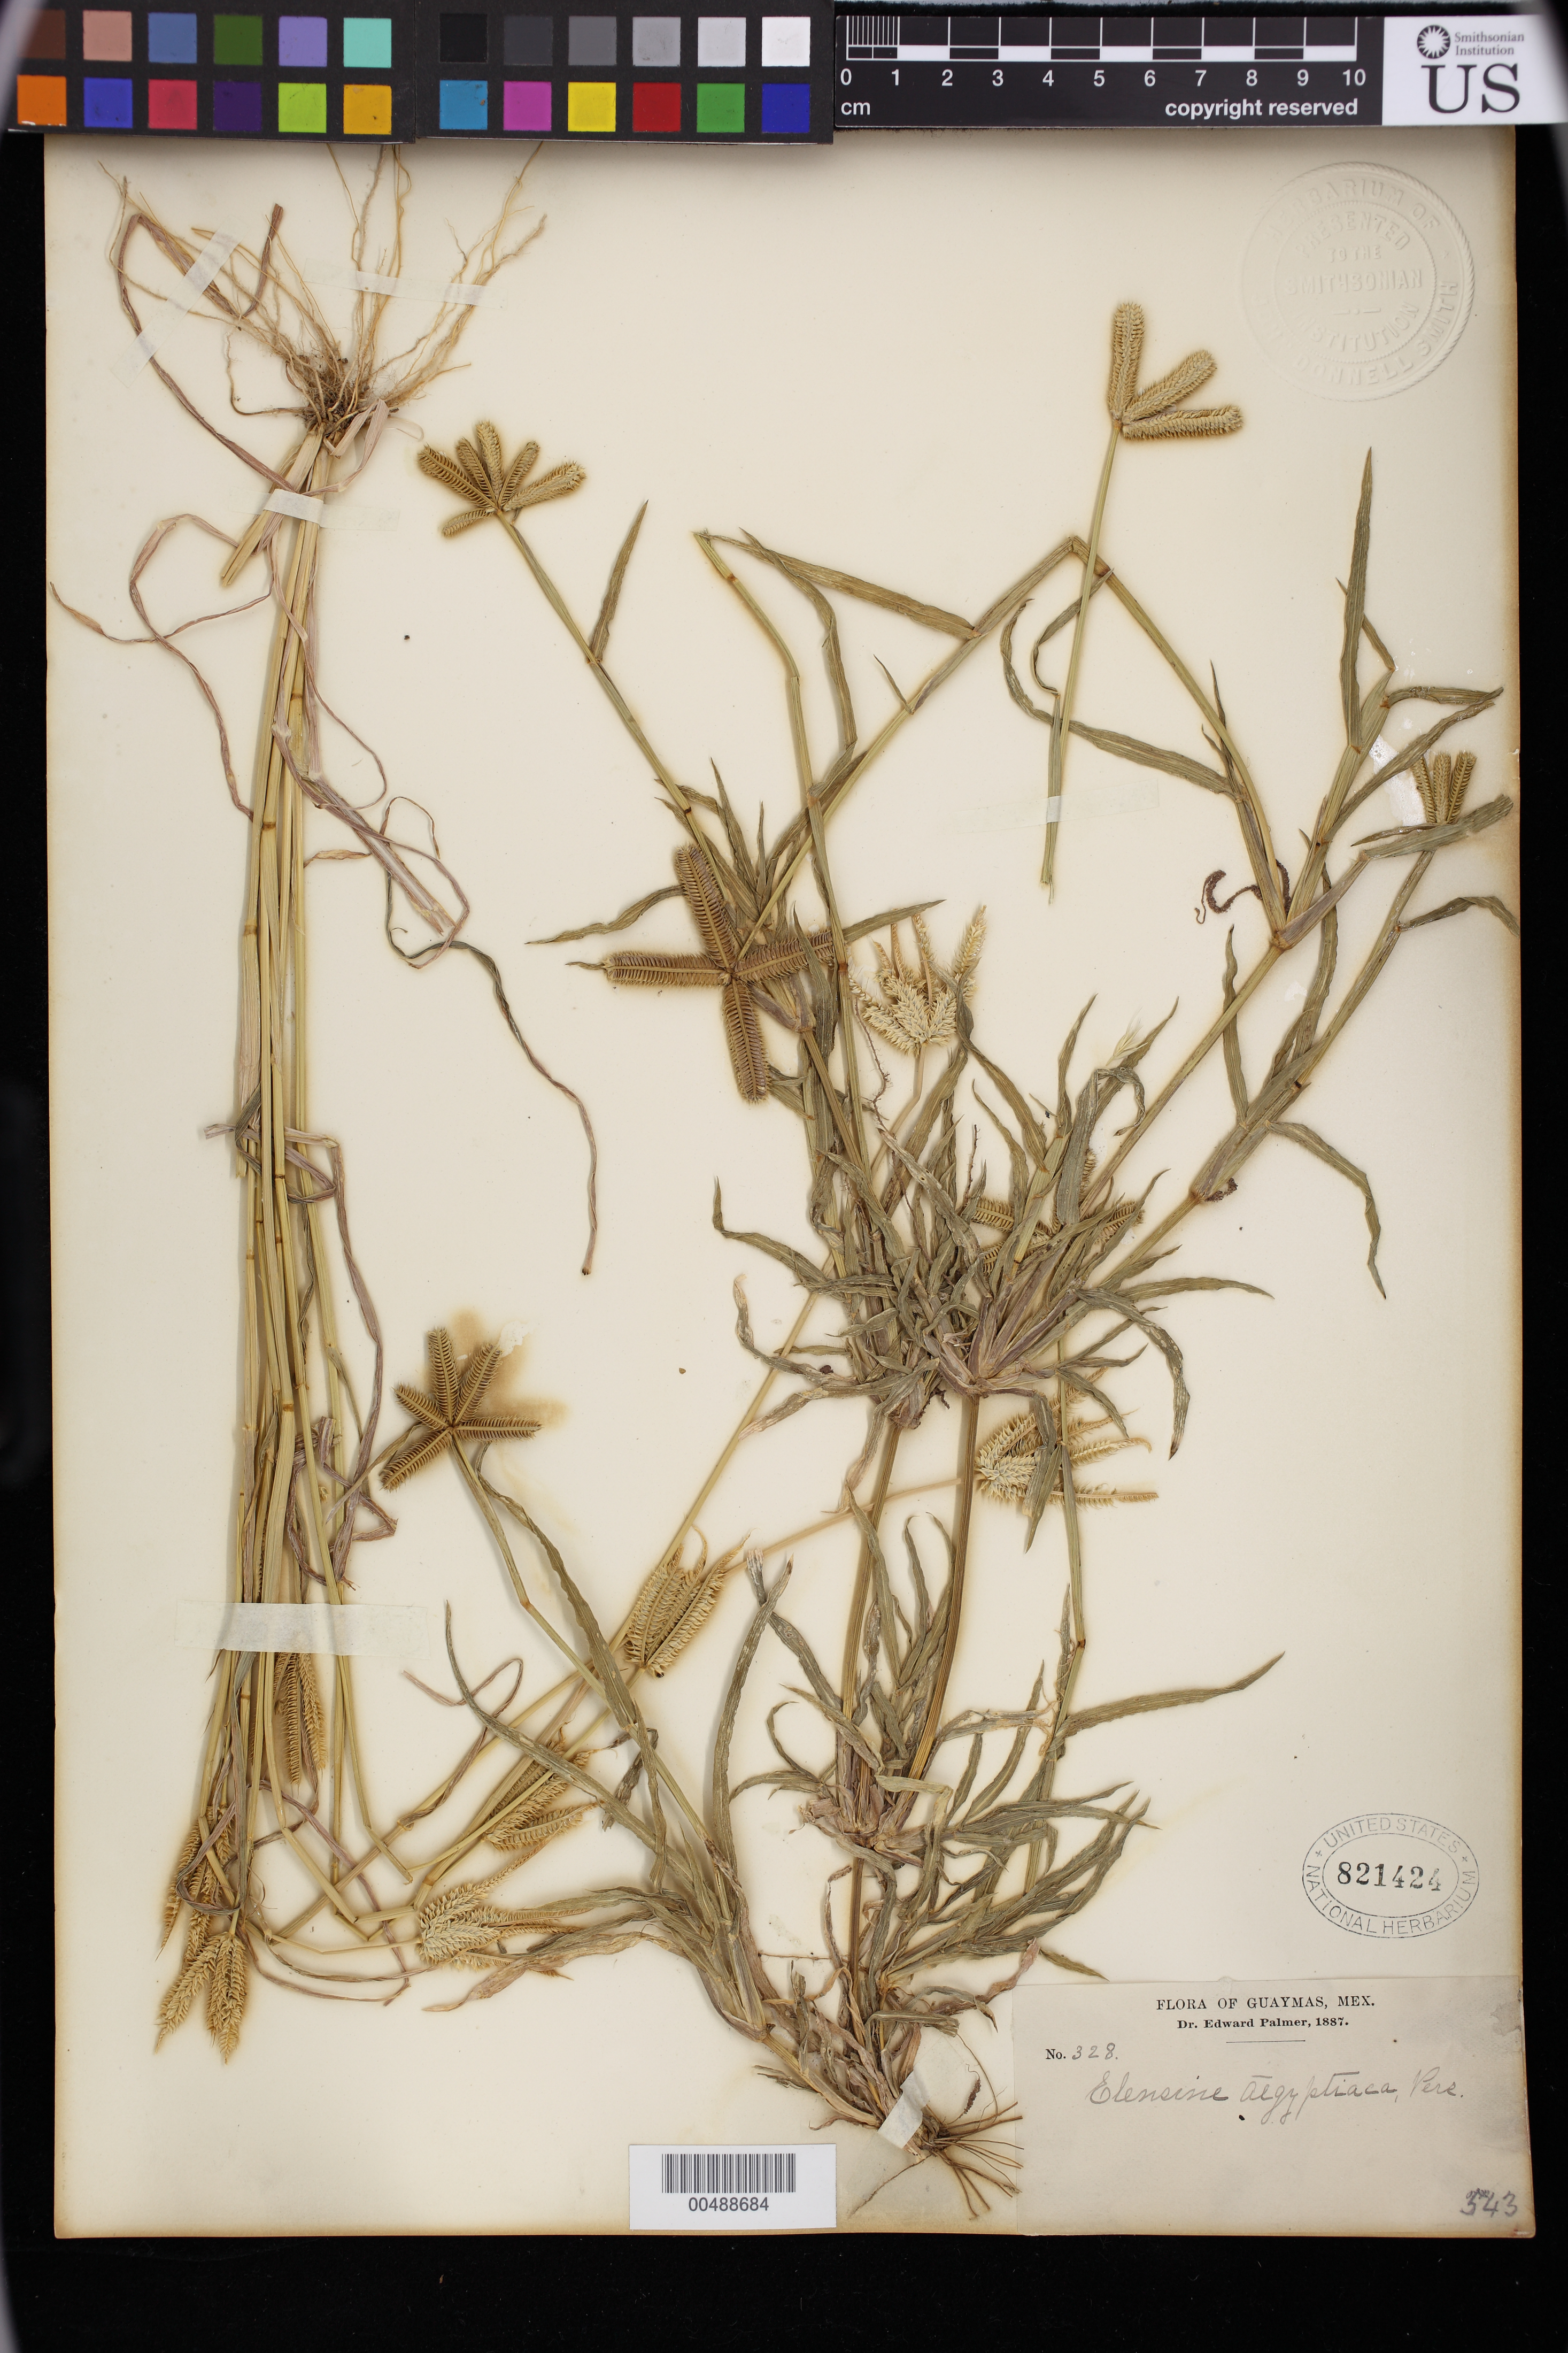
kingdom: Plantae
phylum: Tracheophyta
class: Liliopsida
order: Poales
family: Poaceae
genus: Dactyloctenium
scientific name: Dactyloctenium aegyptium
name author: (L.) Willd.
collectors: E. Palmer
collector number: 328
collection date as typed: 1887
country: Mexico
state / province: Sonora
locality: Guaymas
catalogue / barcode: US 821424